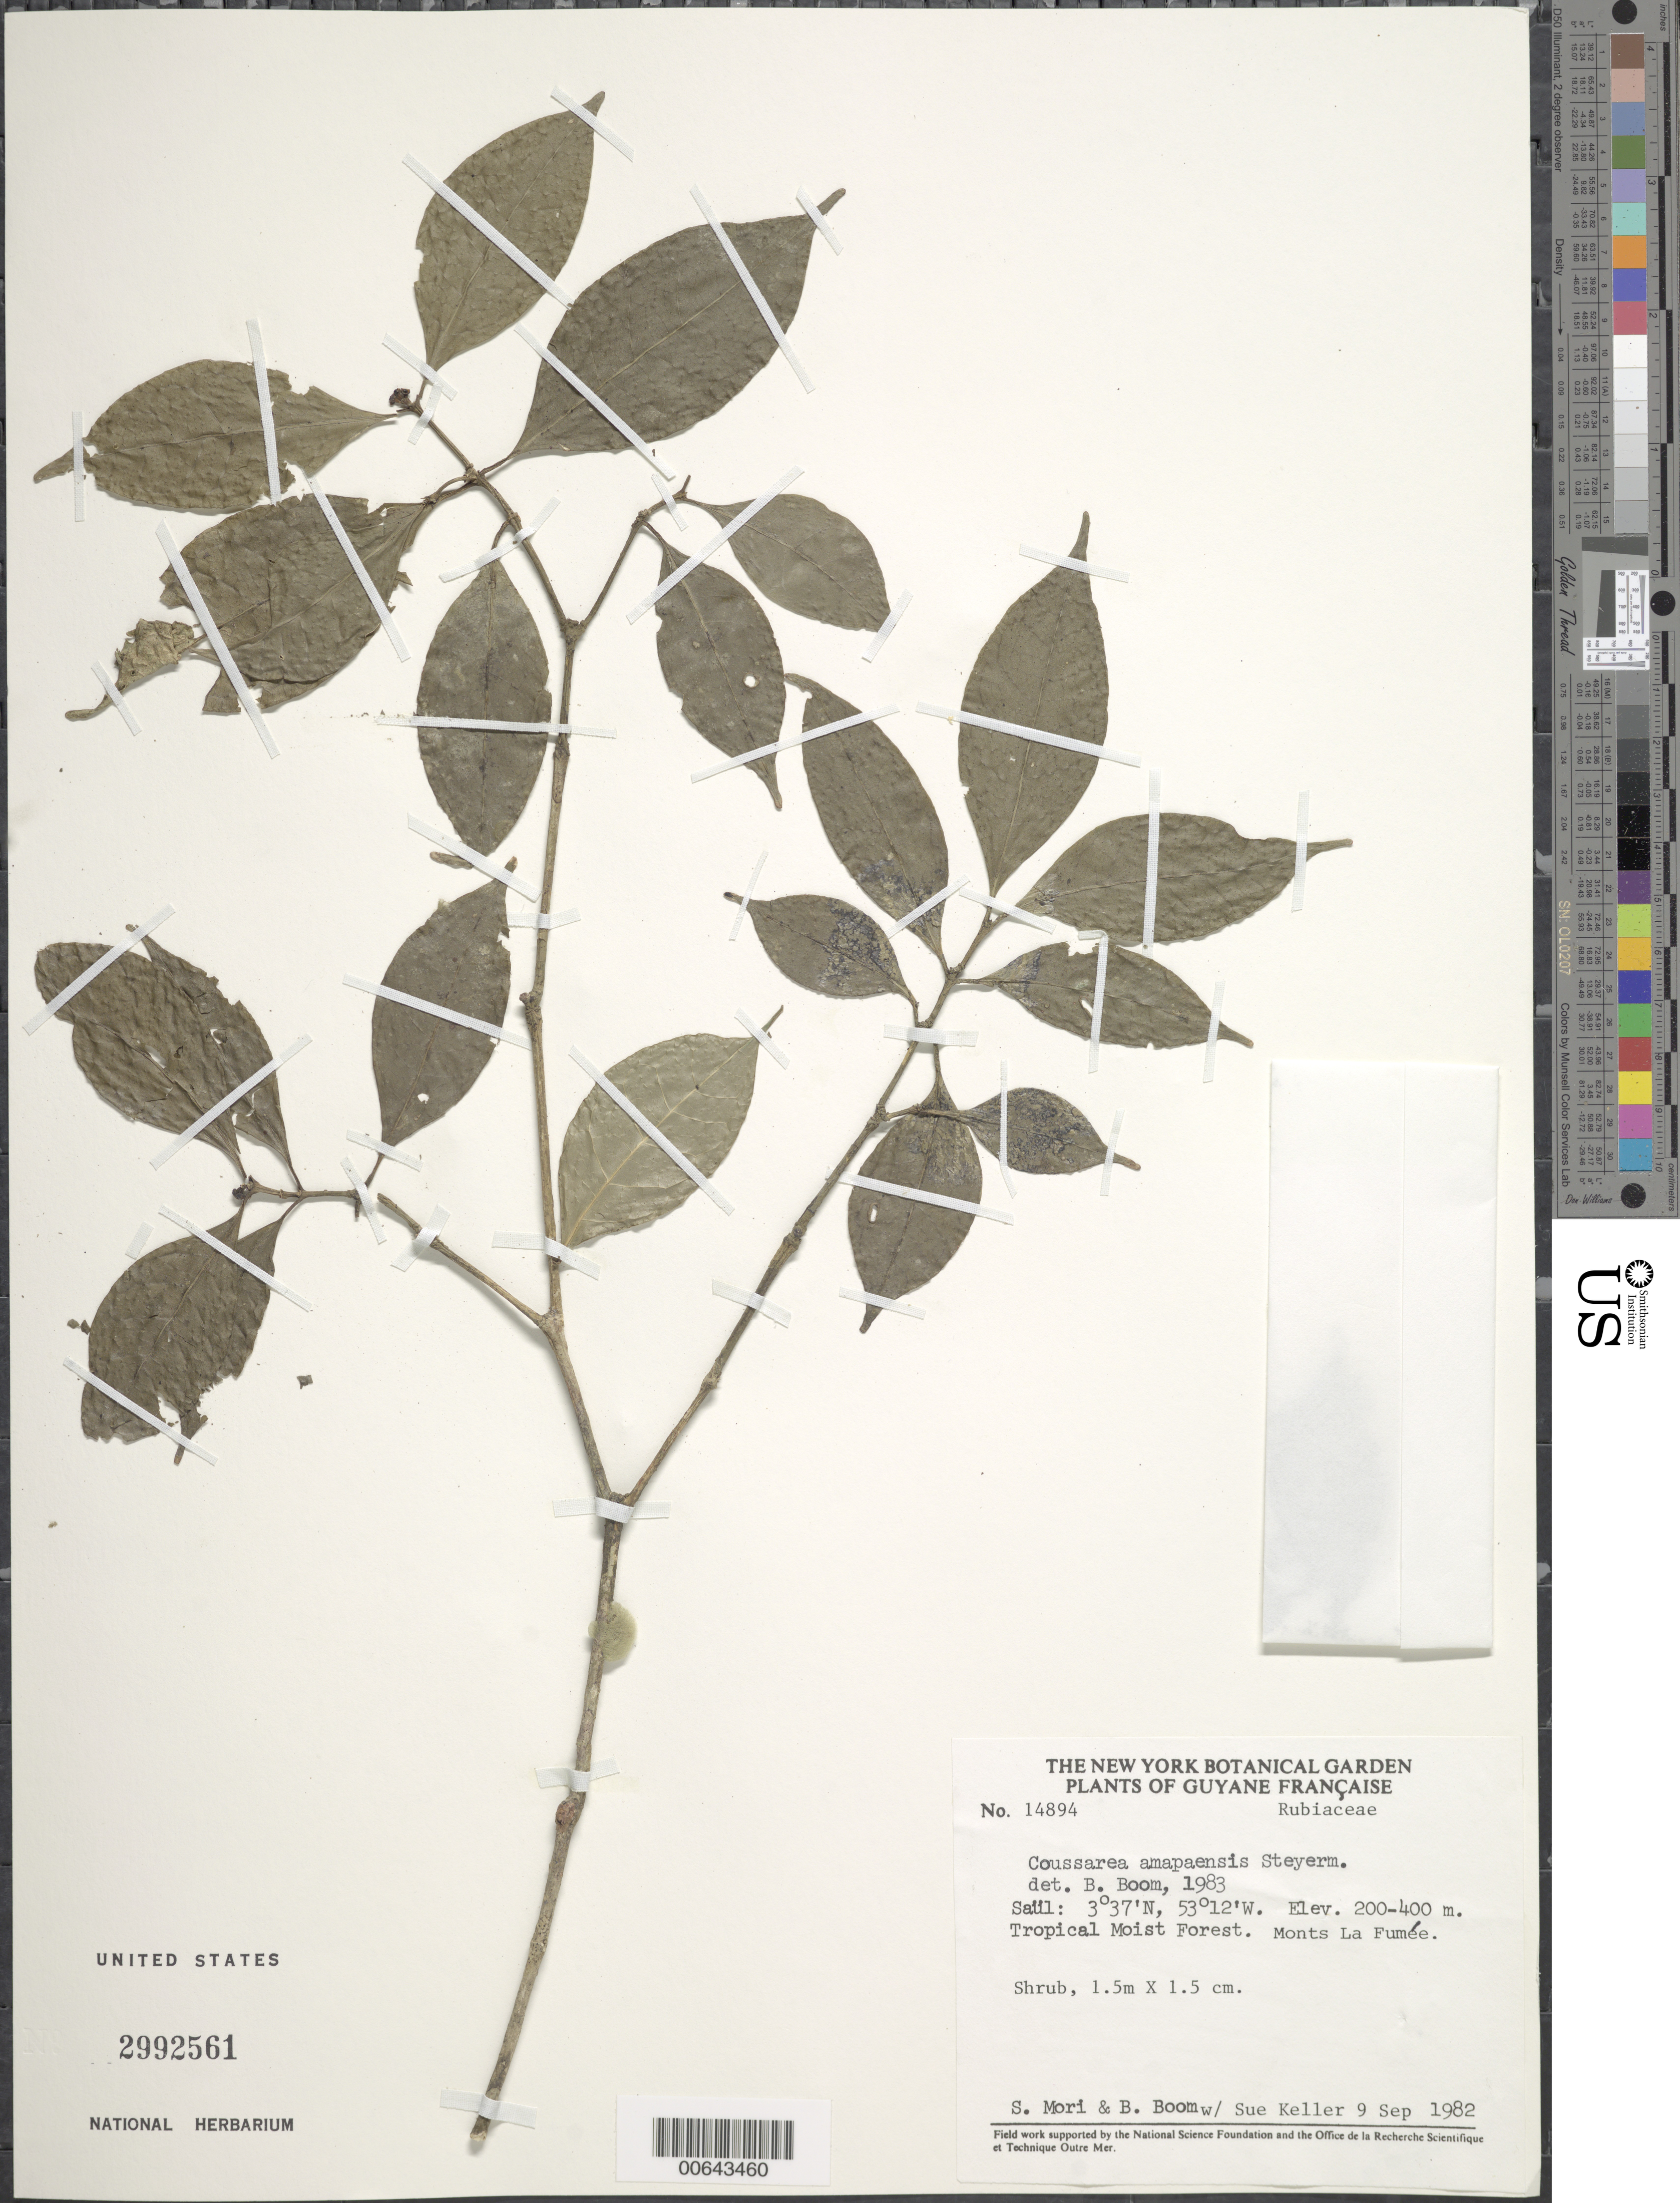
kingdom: Plantae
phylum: Tracheophyta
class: Magnoliopsida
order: Gentianales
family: Rubiaceae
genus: Coussarea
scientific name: Coussarea amapaensis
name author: Steyerm.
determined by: Boom, B. M.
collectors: S. Mori, B. M. Boom & S. Keller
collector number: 14894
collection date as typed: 9-Sep-82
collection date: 1982-09-09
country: French Guiana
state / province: Saint-Laurent-du-Maroni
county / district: Saül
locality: Saül, Monts La Fumée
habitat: Tropical moist forest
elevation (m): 200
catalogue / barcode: US 2992561